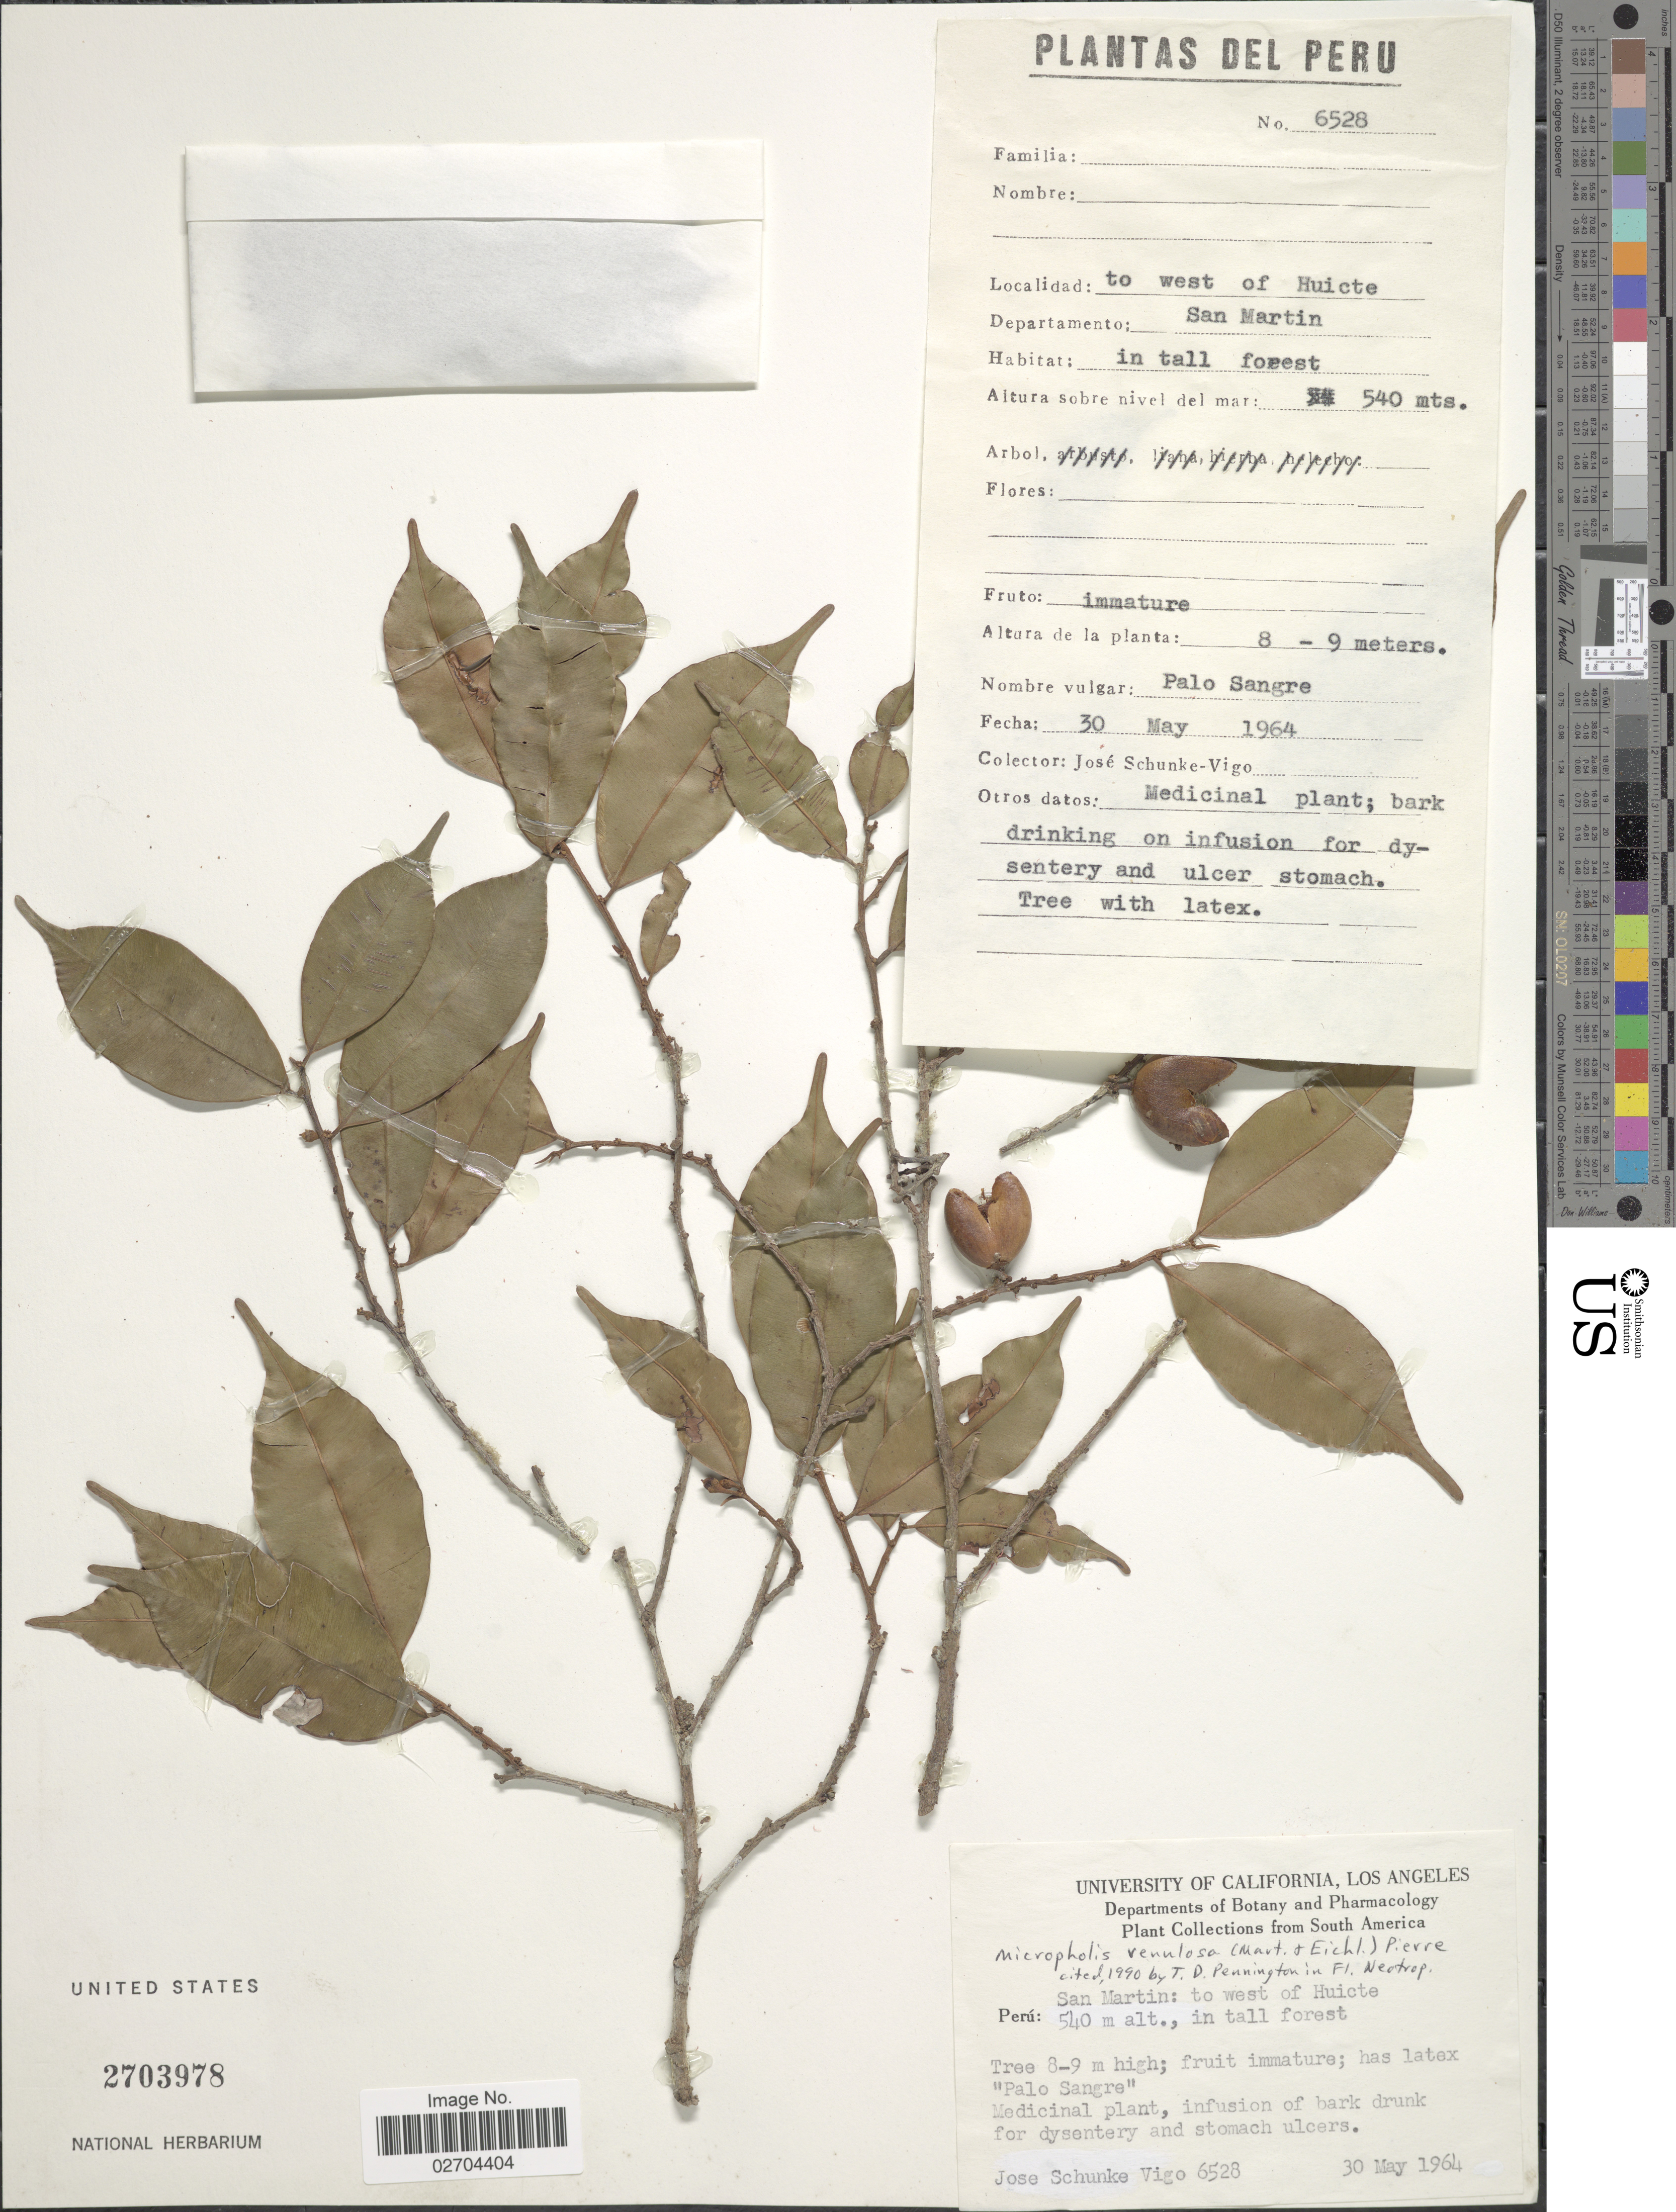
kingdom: Plantae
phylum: Tracheophyta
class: Magnoliopsida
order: Ericales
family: Sapotaceae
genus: Micropholis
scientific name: Micropholis venulosa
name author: (Mart. & Eichler) Pierre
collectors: J. Schunke Vigo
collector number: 6528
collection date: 1964-05-30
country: Peru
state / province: San Martín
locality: San Martin: to west of Huicte.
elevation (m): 540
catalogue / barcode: US 2703978